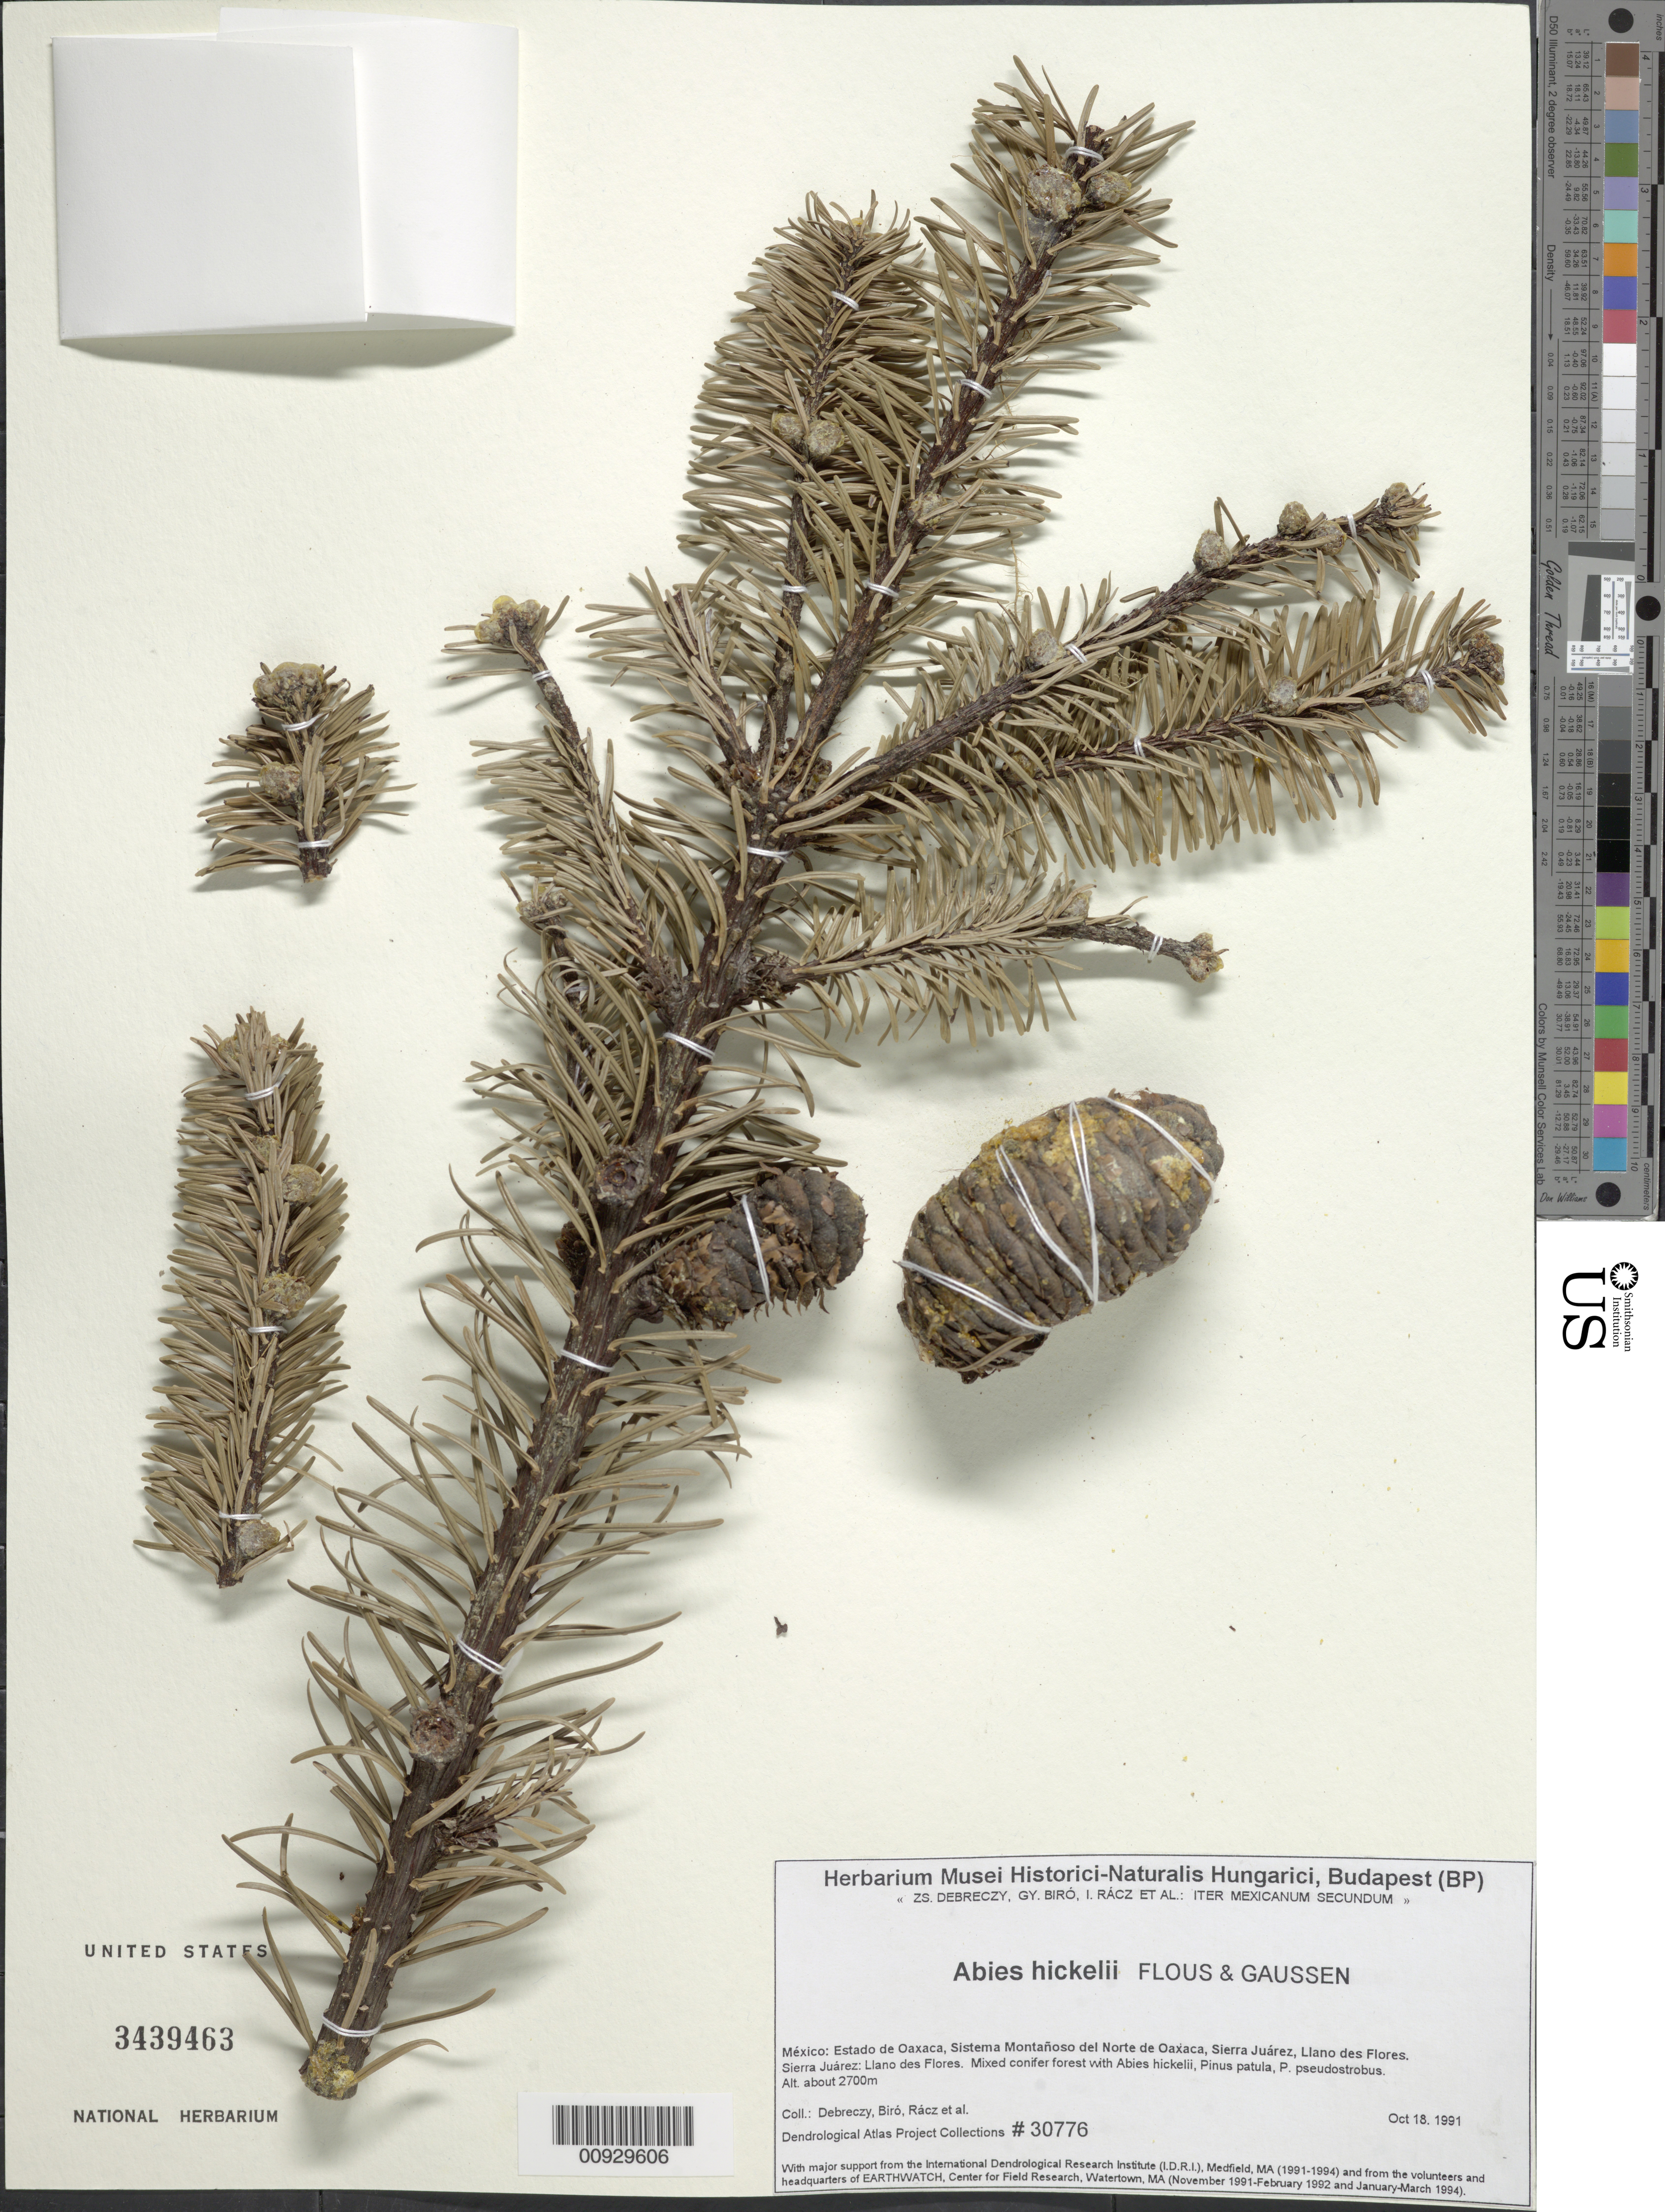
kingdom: Plantae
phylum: Tracheophyta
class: Pinopsida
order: Pinales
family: Pinaceae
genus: Abies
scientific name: Abies hickelii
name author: Flous & Gaussen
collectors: Z. Debreczy, G. Biro, I. Rácz & et al.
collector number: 30776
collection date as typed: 18 Oct 1991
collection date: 1991-10-18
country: Mexico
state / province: Oaxaca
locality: Sierra Juárez: Llano des Flores [sic possibly Llano de las Flores]. Sistema Montañoso del Norte de Oaxaca.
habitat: Mixed conifer forest with Abies hickelii, Pinus patula, P. pseudostrobus.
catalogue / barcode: US 3439463